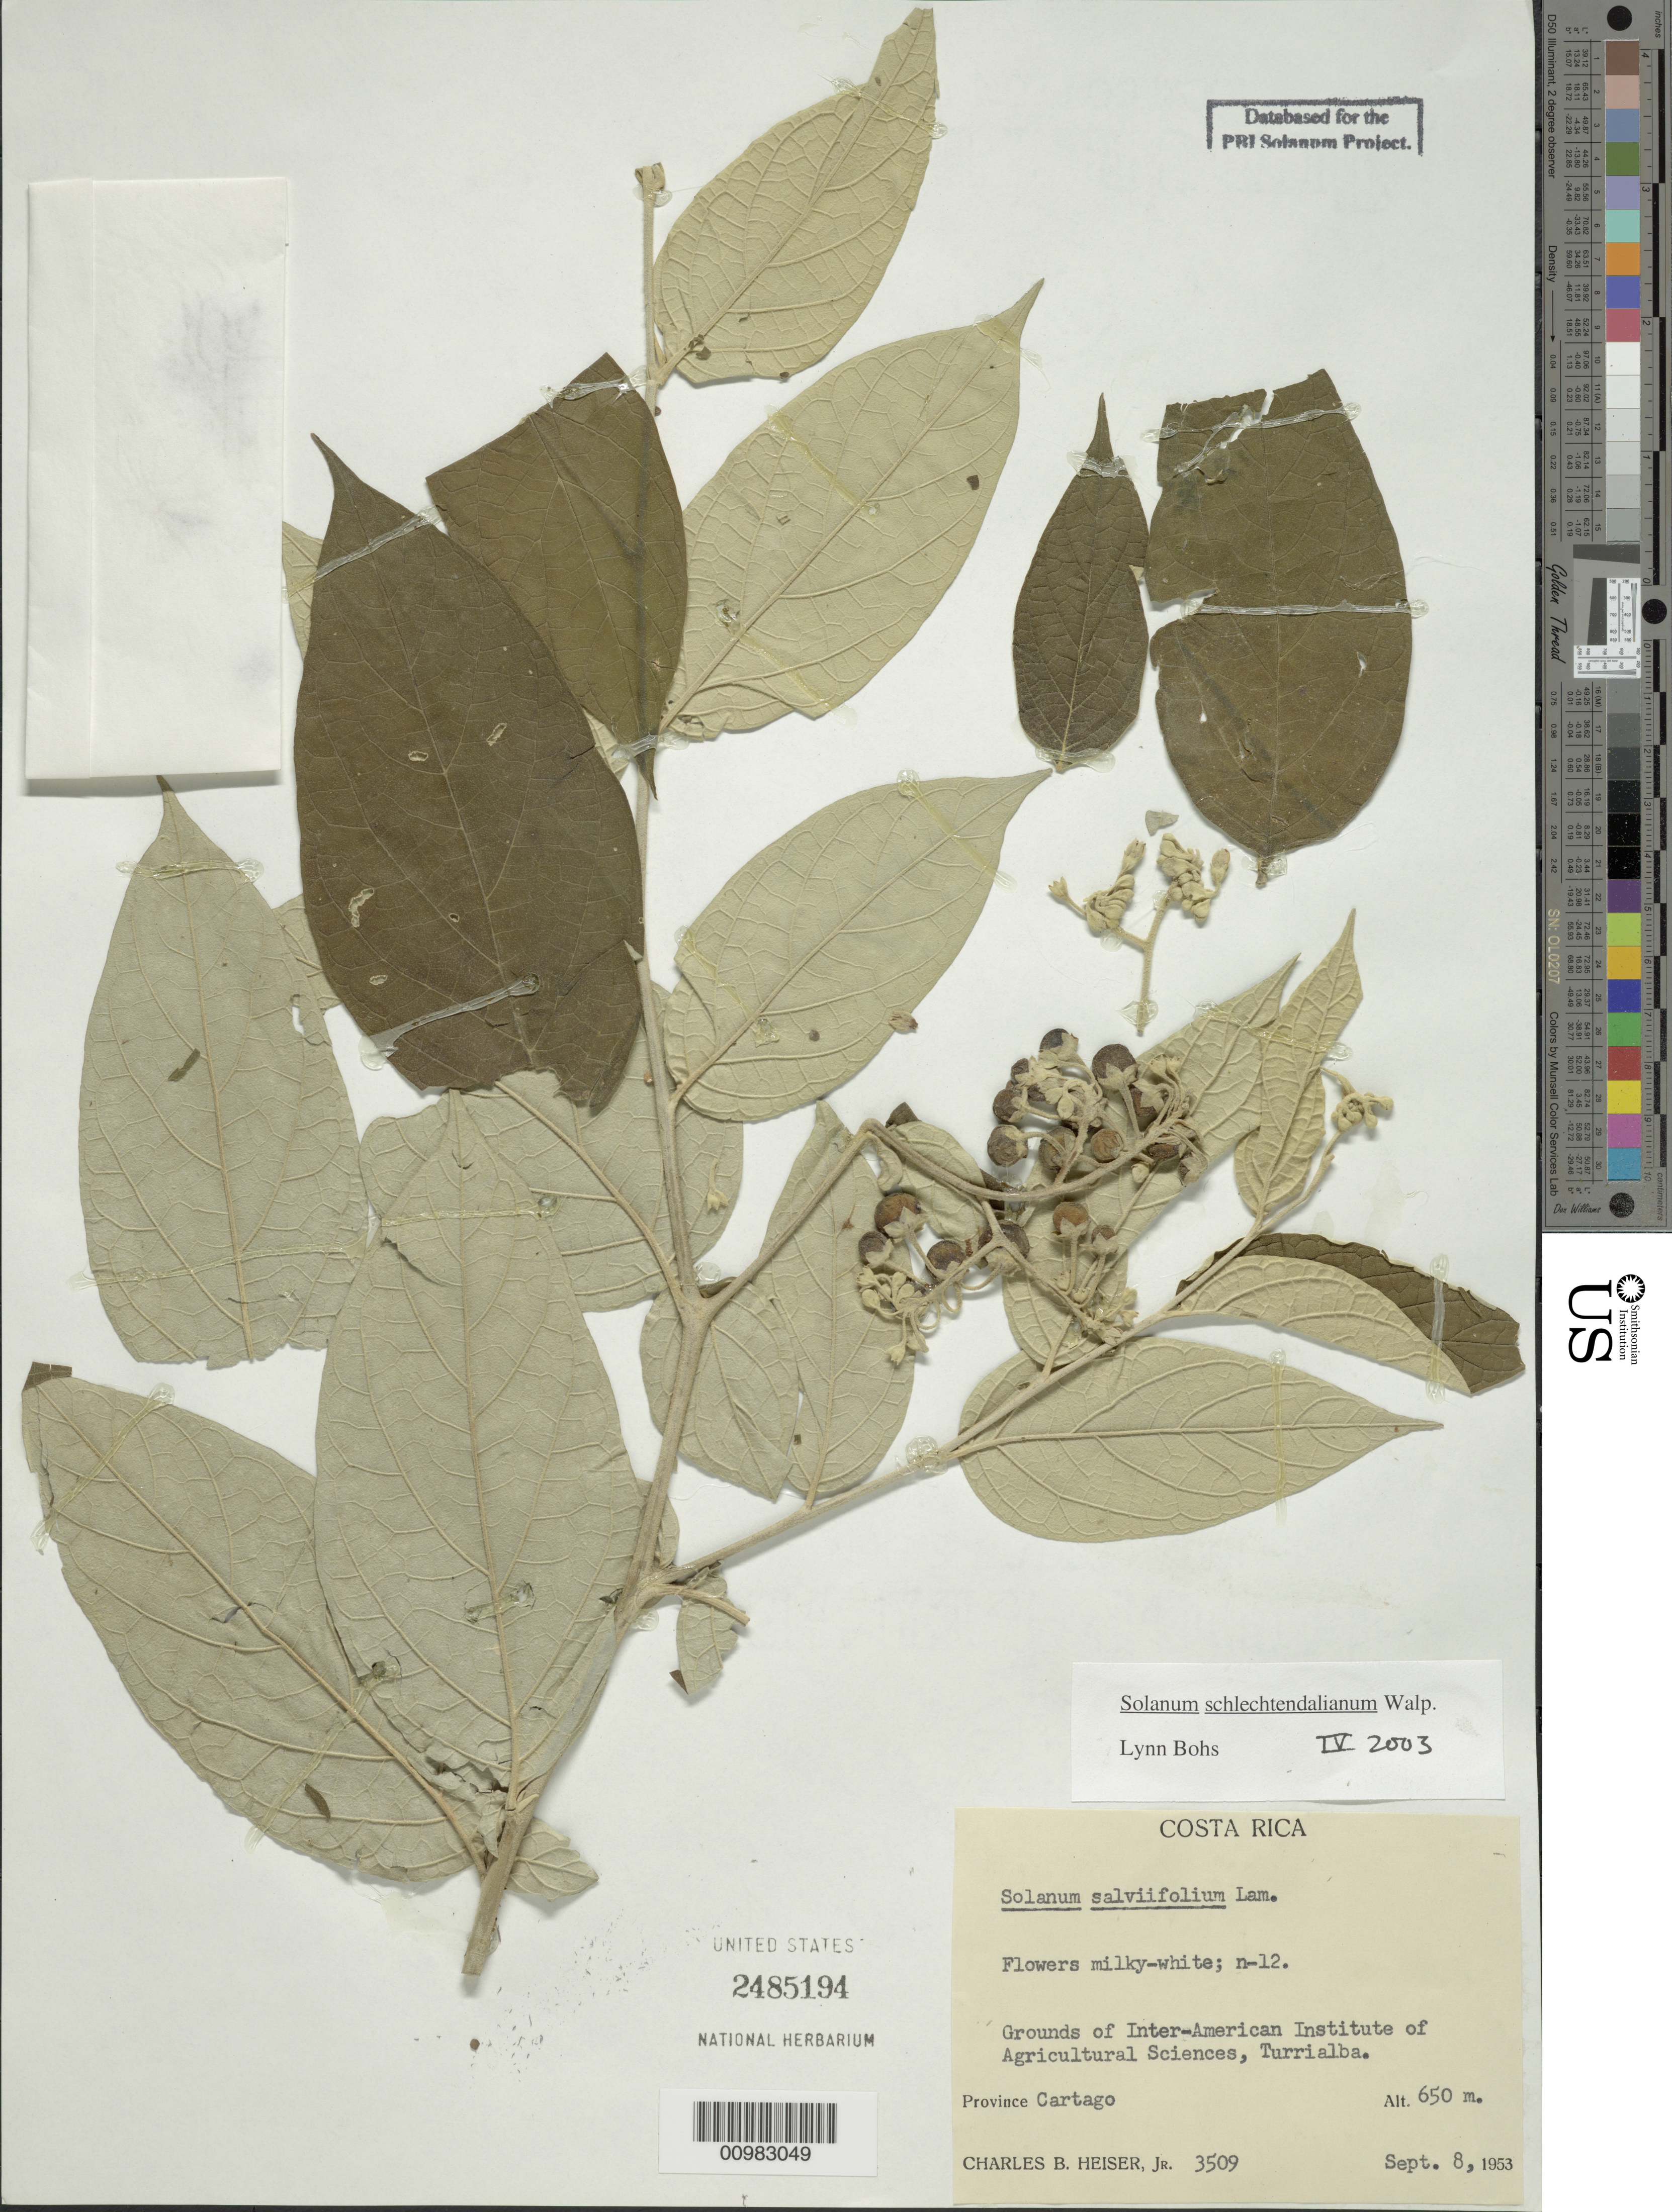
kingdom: Plantae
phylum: Tracheophyta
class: Magnoliopsida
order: Solanales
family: Solanaceae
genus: Solanum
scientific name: Solanum schlechtendalianum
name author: Walp.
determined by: Bohs, L. A.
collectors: C. B. Heiser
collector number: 3509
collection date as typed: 8 Sep 1953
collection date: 1953-09-08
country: Costa Rica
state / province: Cartago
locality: Grounds of Inter-American Institute of Agricultural Sciences, Turrialba.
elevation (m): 650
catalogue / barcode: US 2485194